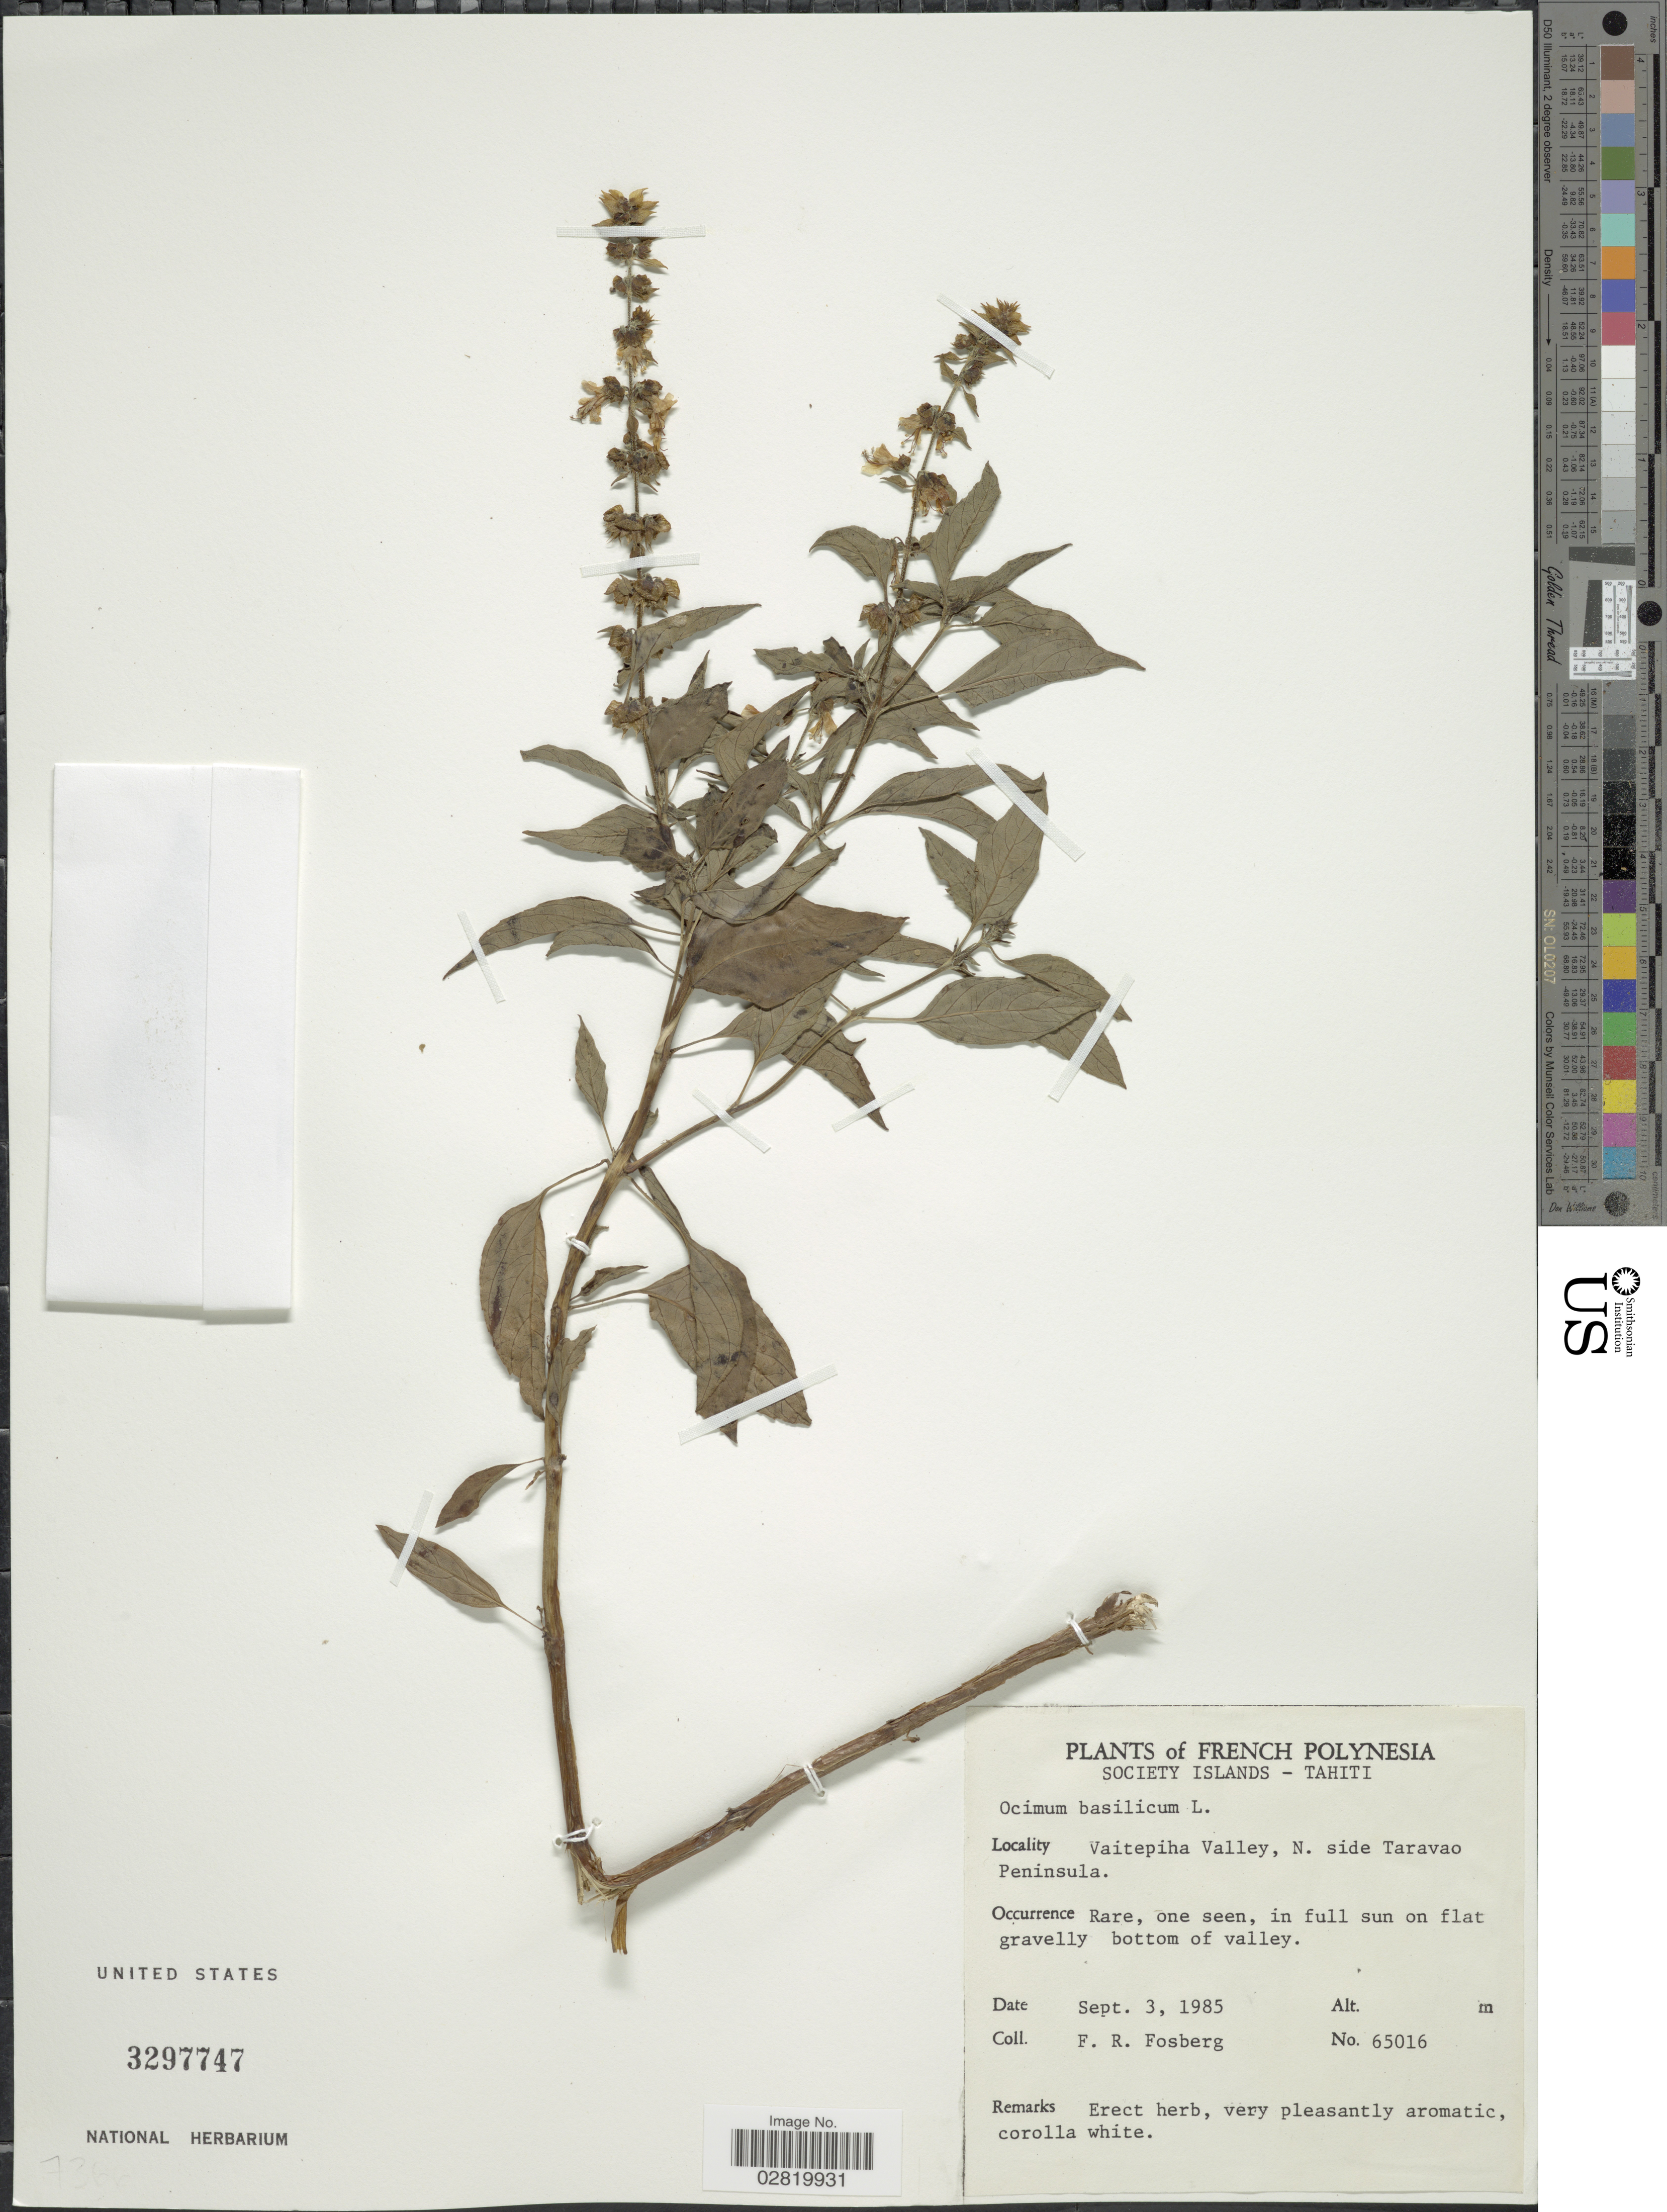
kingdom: Plantae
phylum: Tracheophyta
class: Magnoliopsida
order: Lamiales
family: Lamiaceae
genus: Ocimum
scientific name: Ocimum basilicum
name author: L.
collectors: F. R. Fosberg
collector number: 65016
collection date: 1985-09-03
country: French Polynesia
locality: Society Islands - Tahiti, Vaitepiha Valley, N. side Taravao Peninsula.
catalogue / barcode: US 3297747